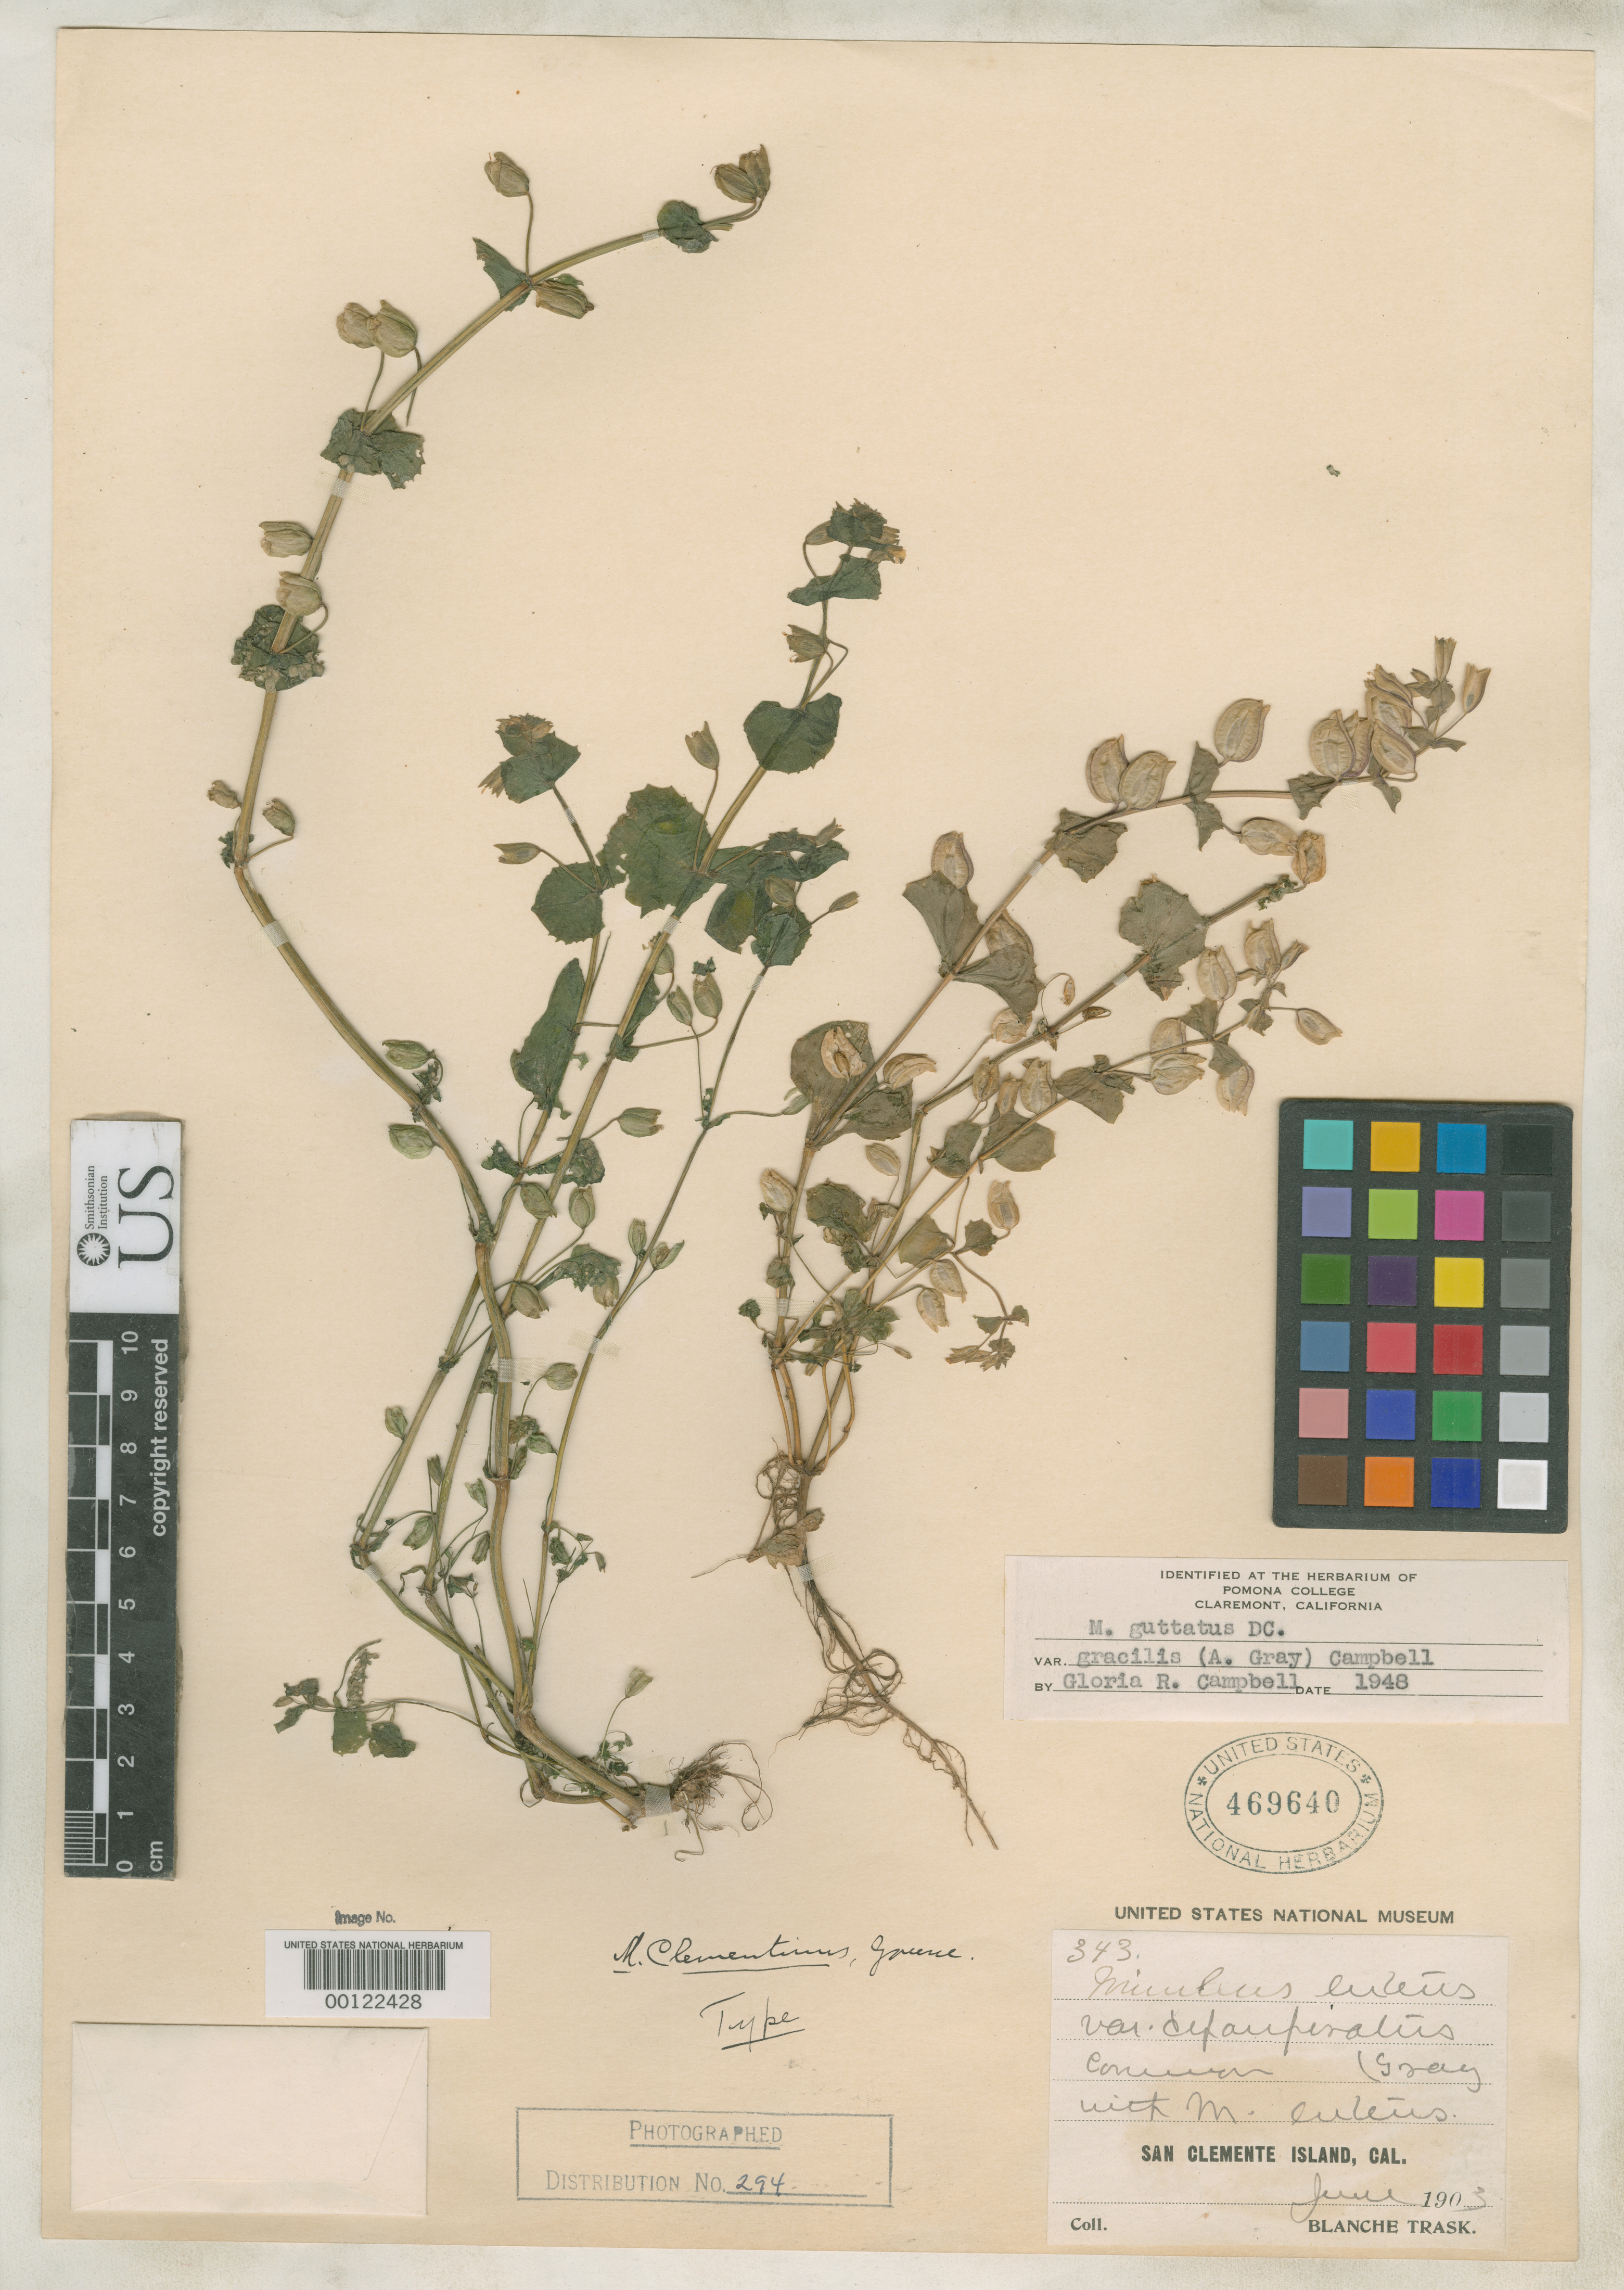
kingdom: Plantae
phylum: Tracheophyta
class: Magnoliopsida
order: Lamiales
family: Phrymaceae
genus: Mimulus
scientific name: Mimulus clementinus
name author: Greene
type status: Holotype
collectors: B. Trask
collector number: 343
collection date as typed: Jun 1903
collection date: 1903-06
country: United States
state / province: California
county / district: Los Angeles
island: San Clemente Island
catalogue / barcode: US 469640